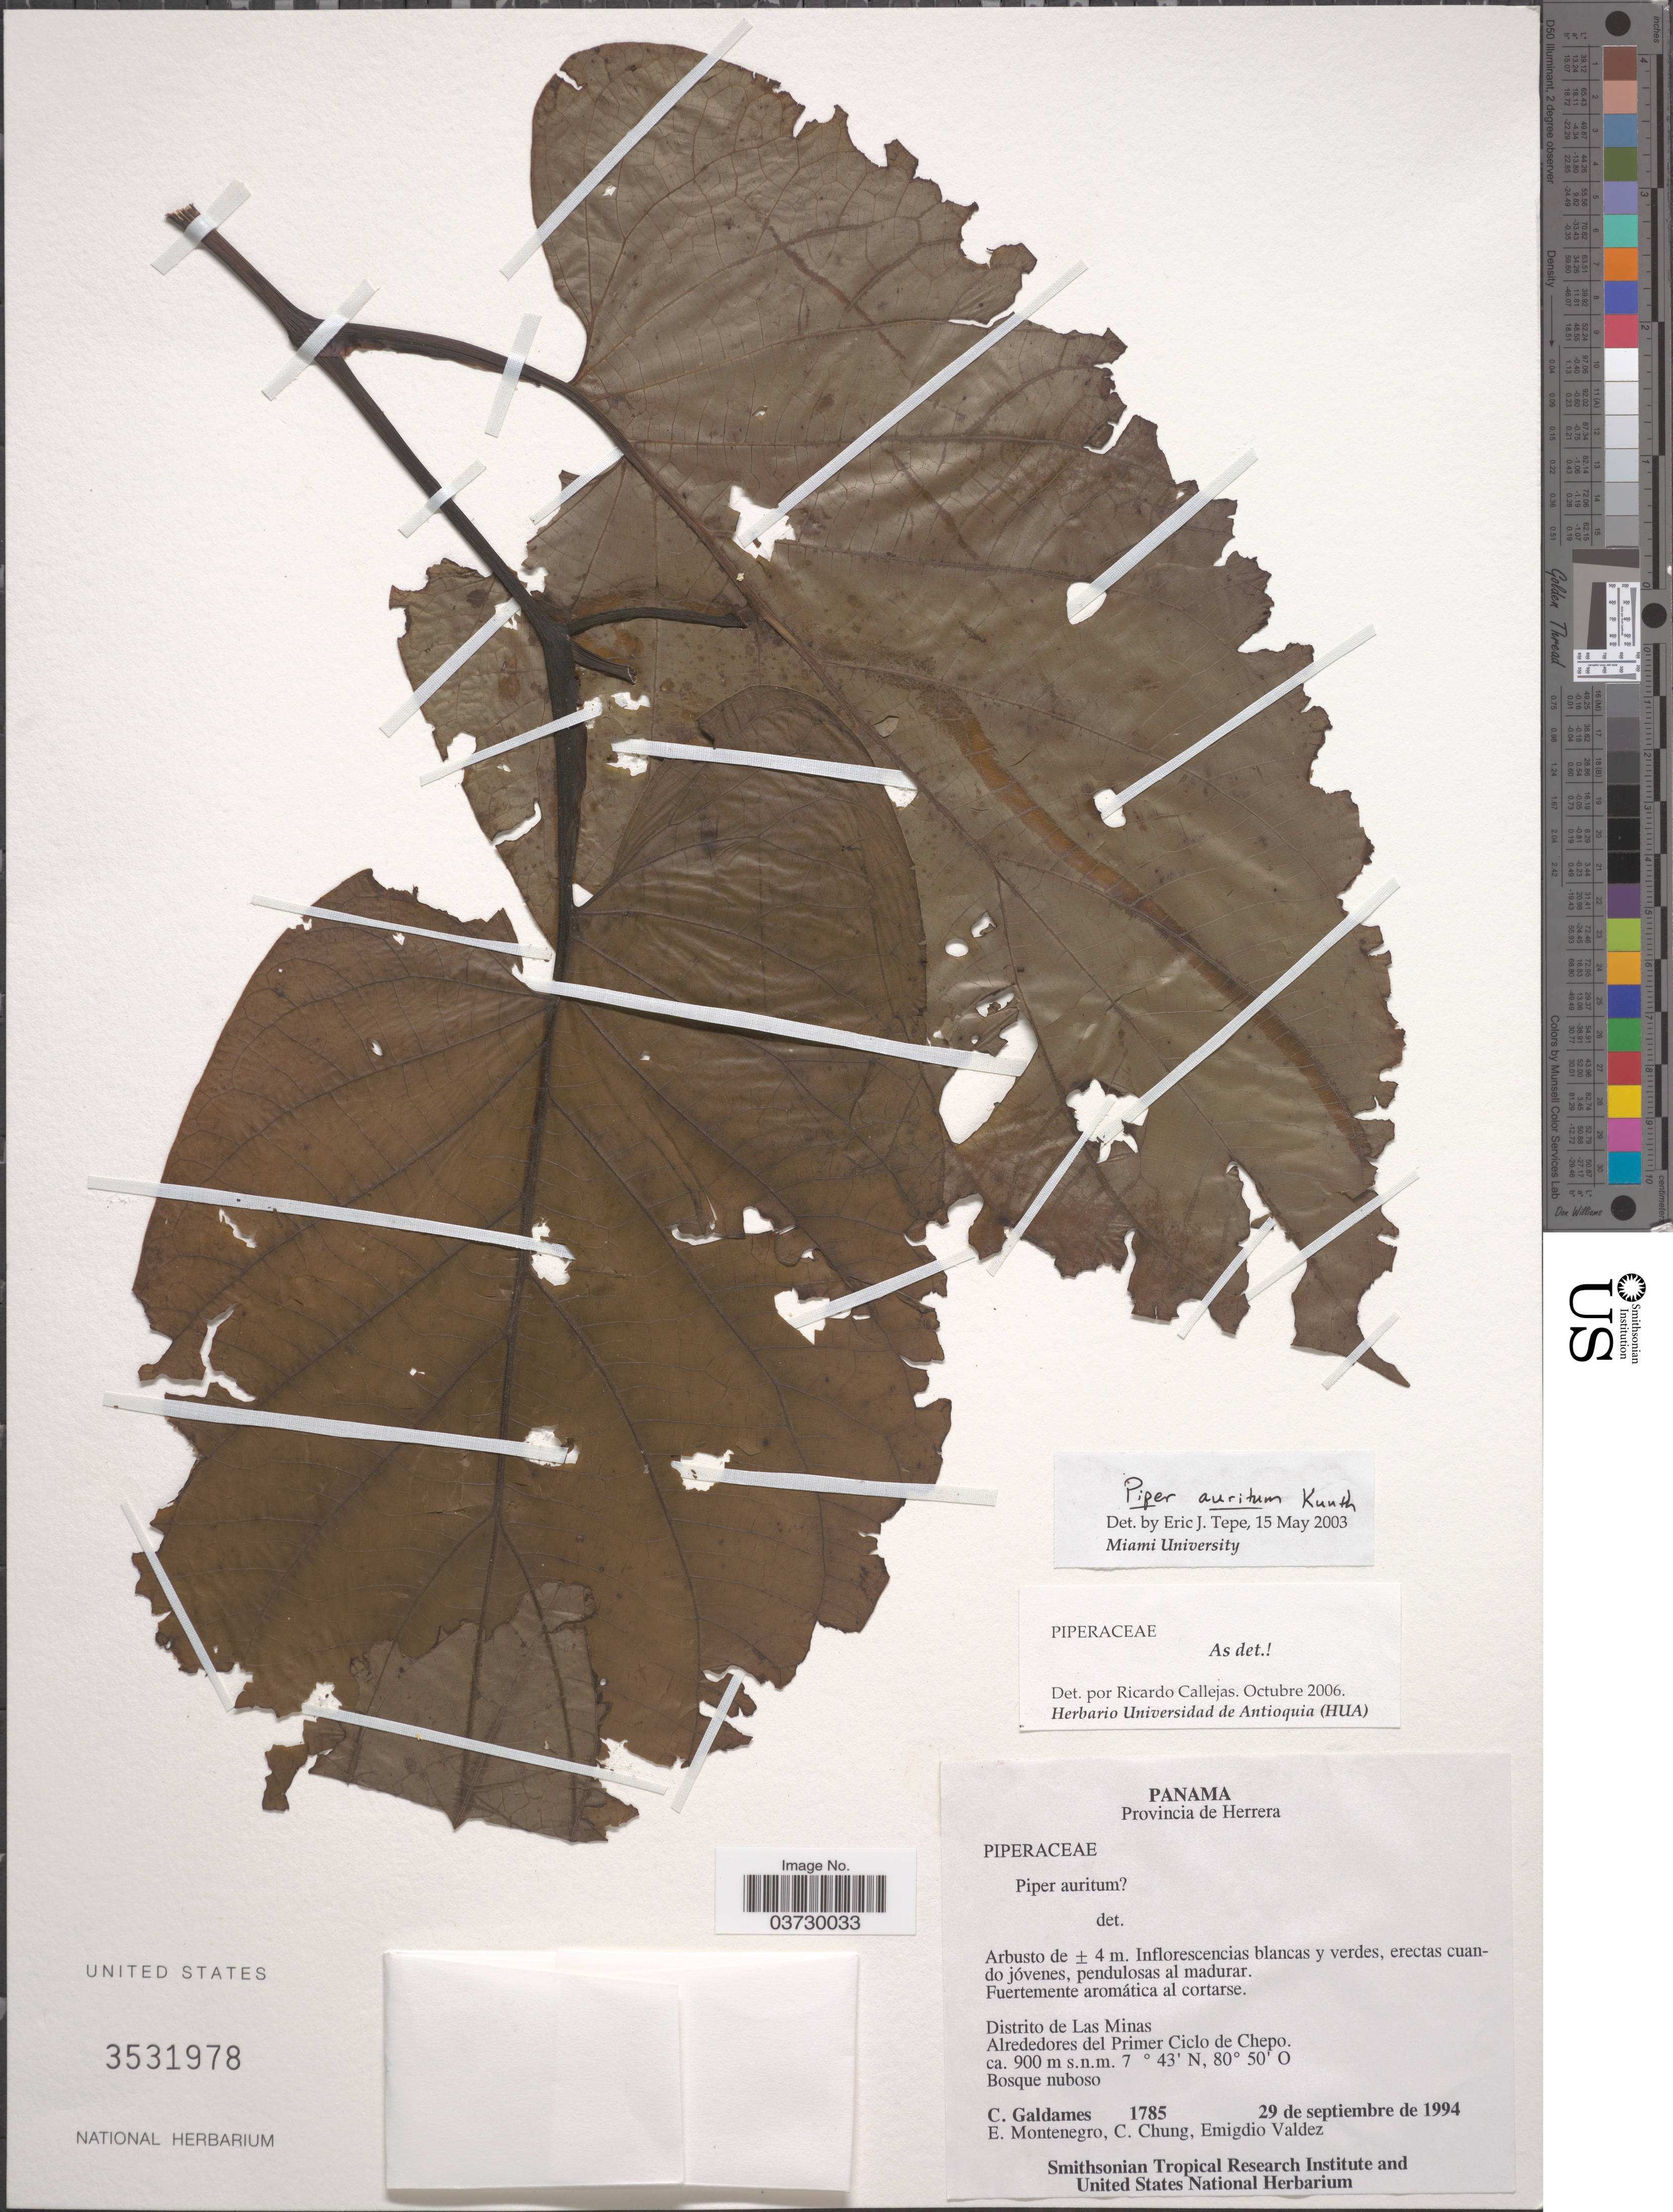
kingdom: Plantae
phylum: Tracheophyta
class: Magnoliopsida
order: Piperales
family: Piperaceae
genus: Piper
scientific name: Piper auritum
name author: Kunth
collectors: C. Galdames, E. Montenegro, C. Chung & E. Valdez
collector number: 1785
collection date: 1994-09-29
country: Panama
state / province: Herrera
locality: Distrito de Las Minas. Alrededores del Primer Ciclo de Chepo.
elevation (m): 900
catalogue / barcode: US 3531978